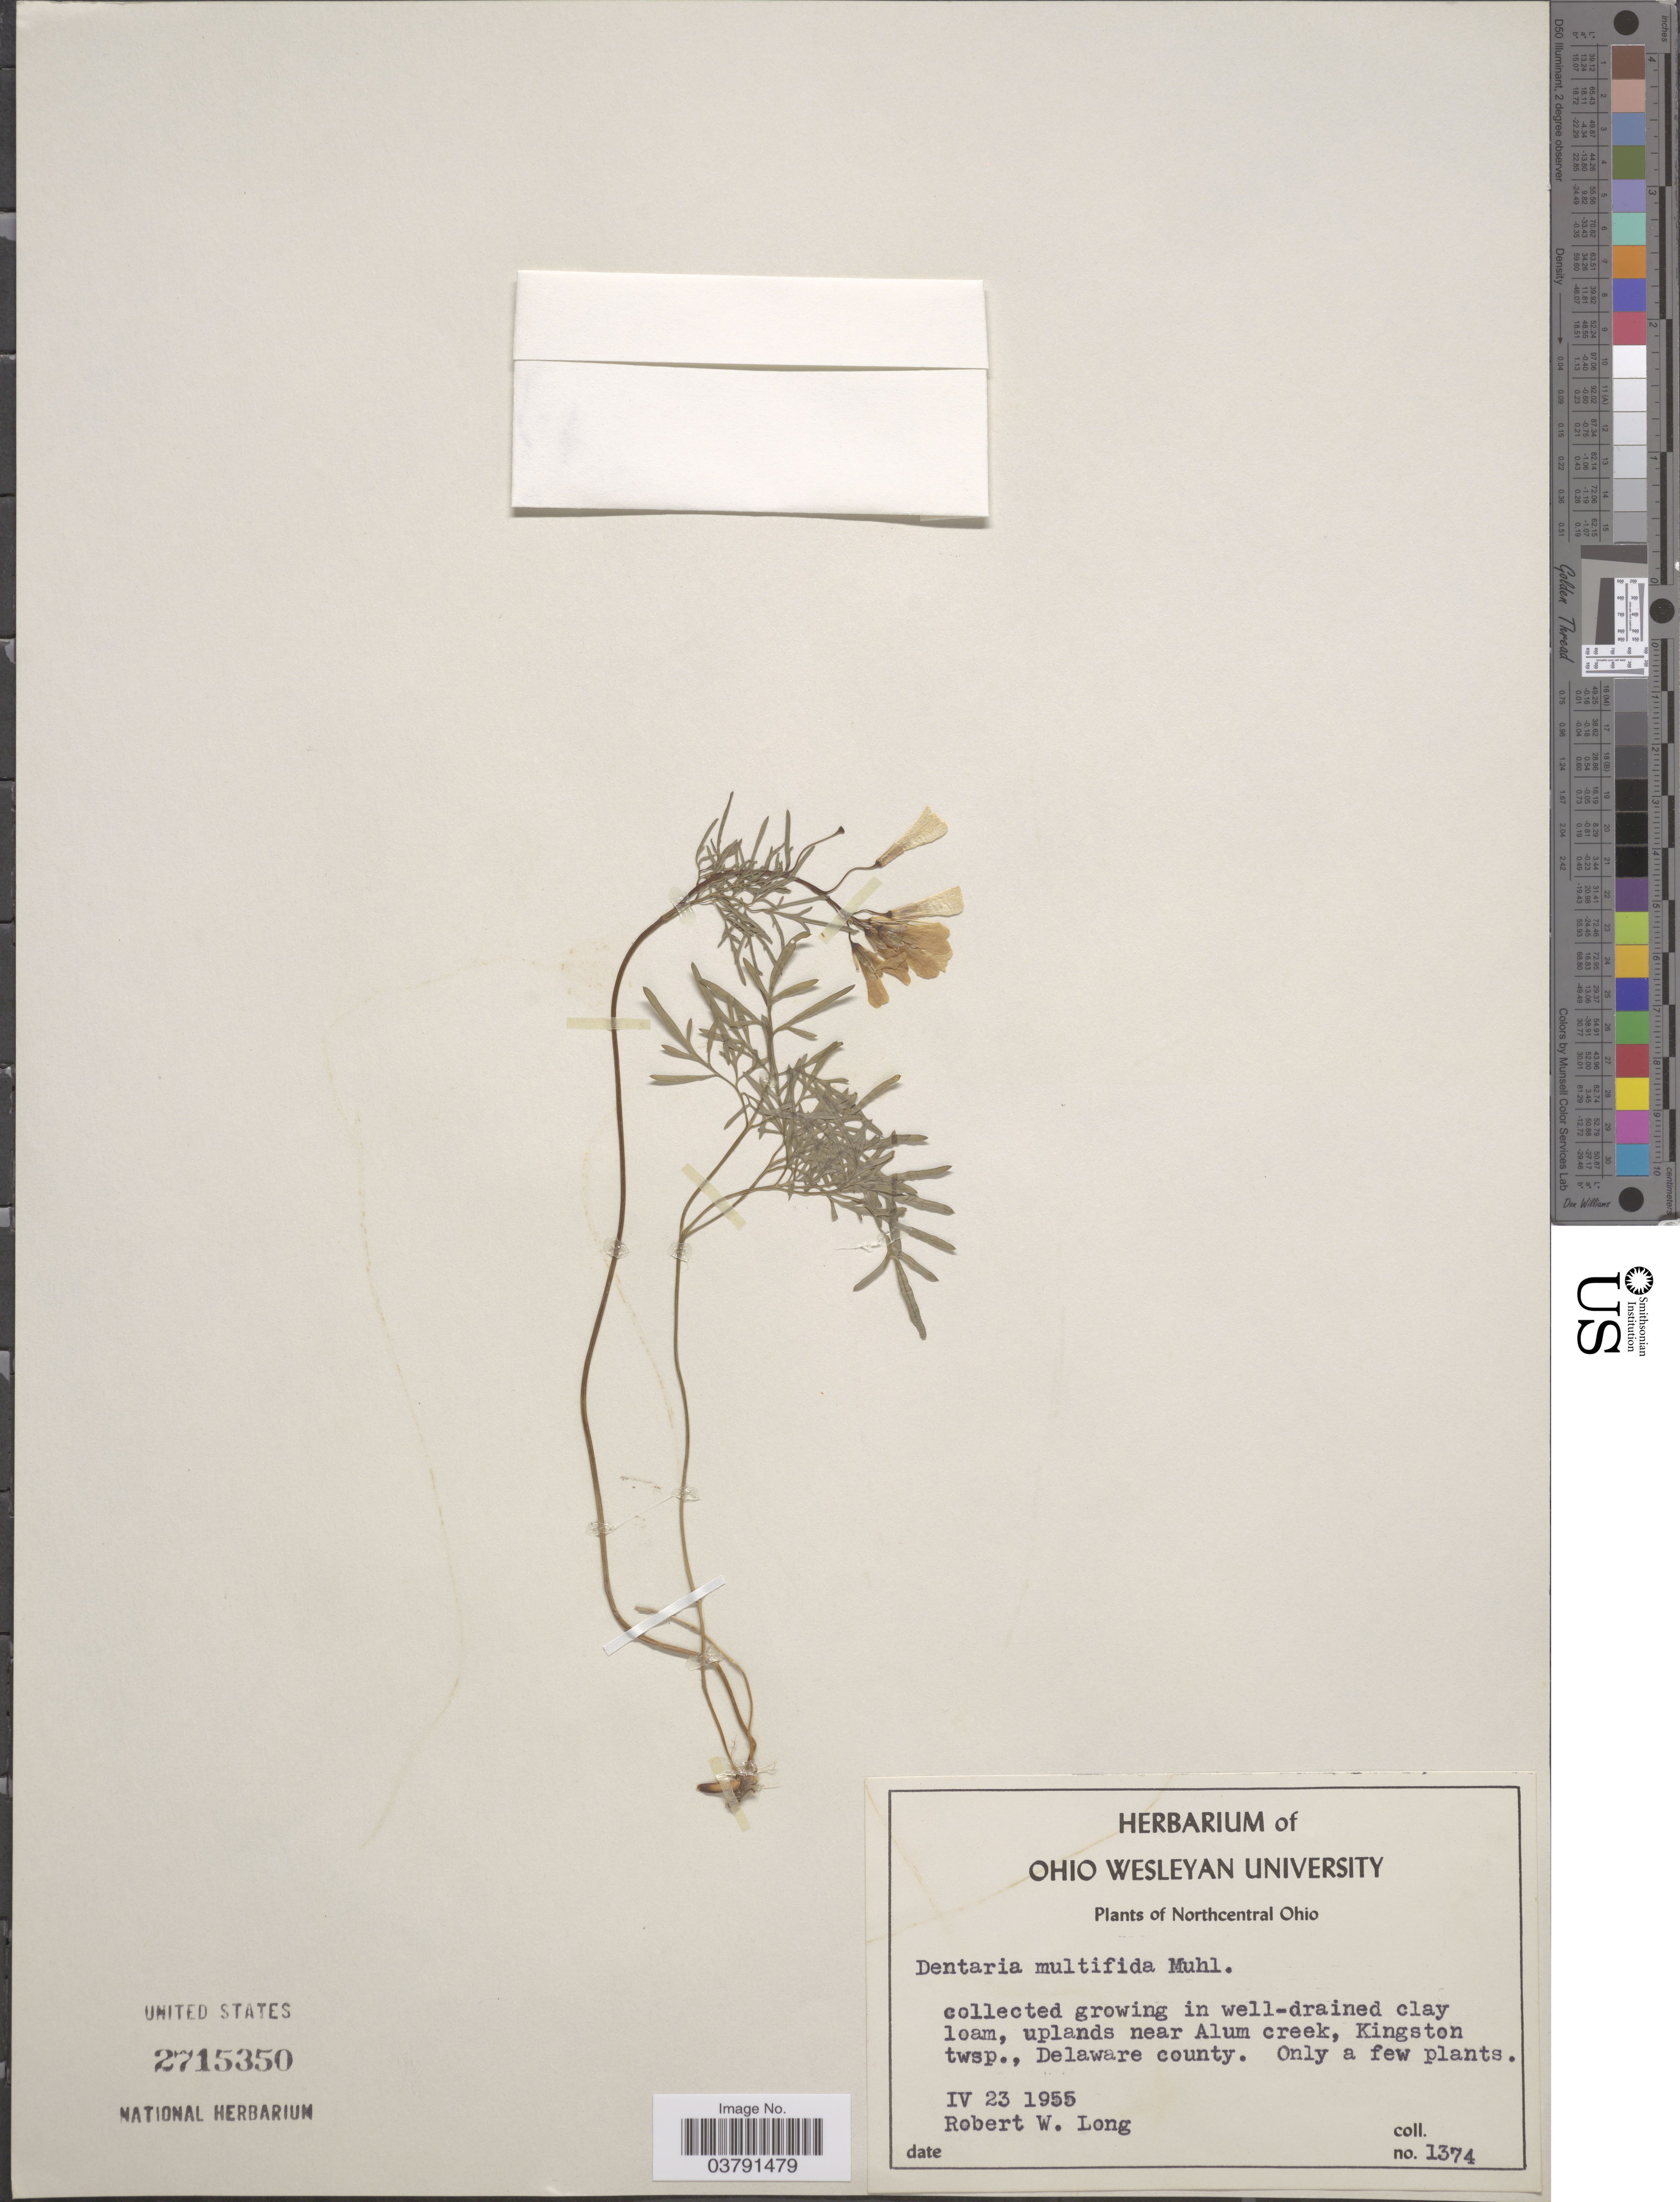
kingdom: Plantae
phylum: Tracheophyta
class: Magnoliopsida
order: Brassicales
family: Brassicaceae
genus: Dentaria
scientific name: Dentaria multifida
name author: Muhl. ex Elliott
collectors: R. W. Long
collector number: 1374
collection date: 1955-04-23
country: United States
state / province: Ohio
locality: Northcentral Ohio. uplands near Alum creek, Kingston twsp., Delaware county.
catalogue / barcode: US 2715350